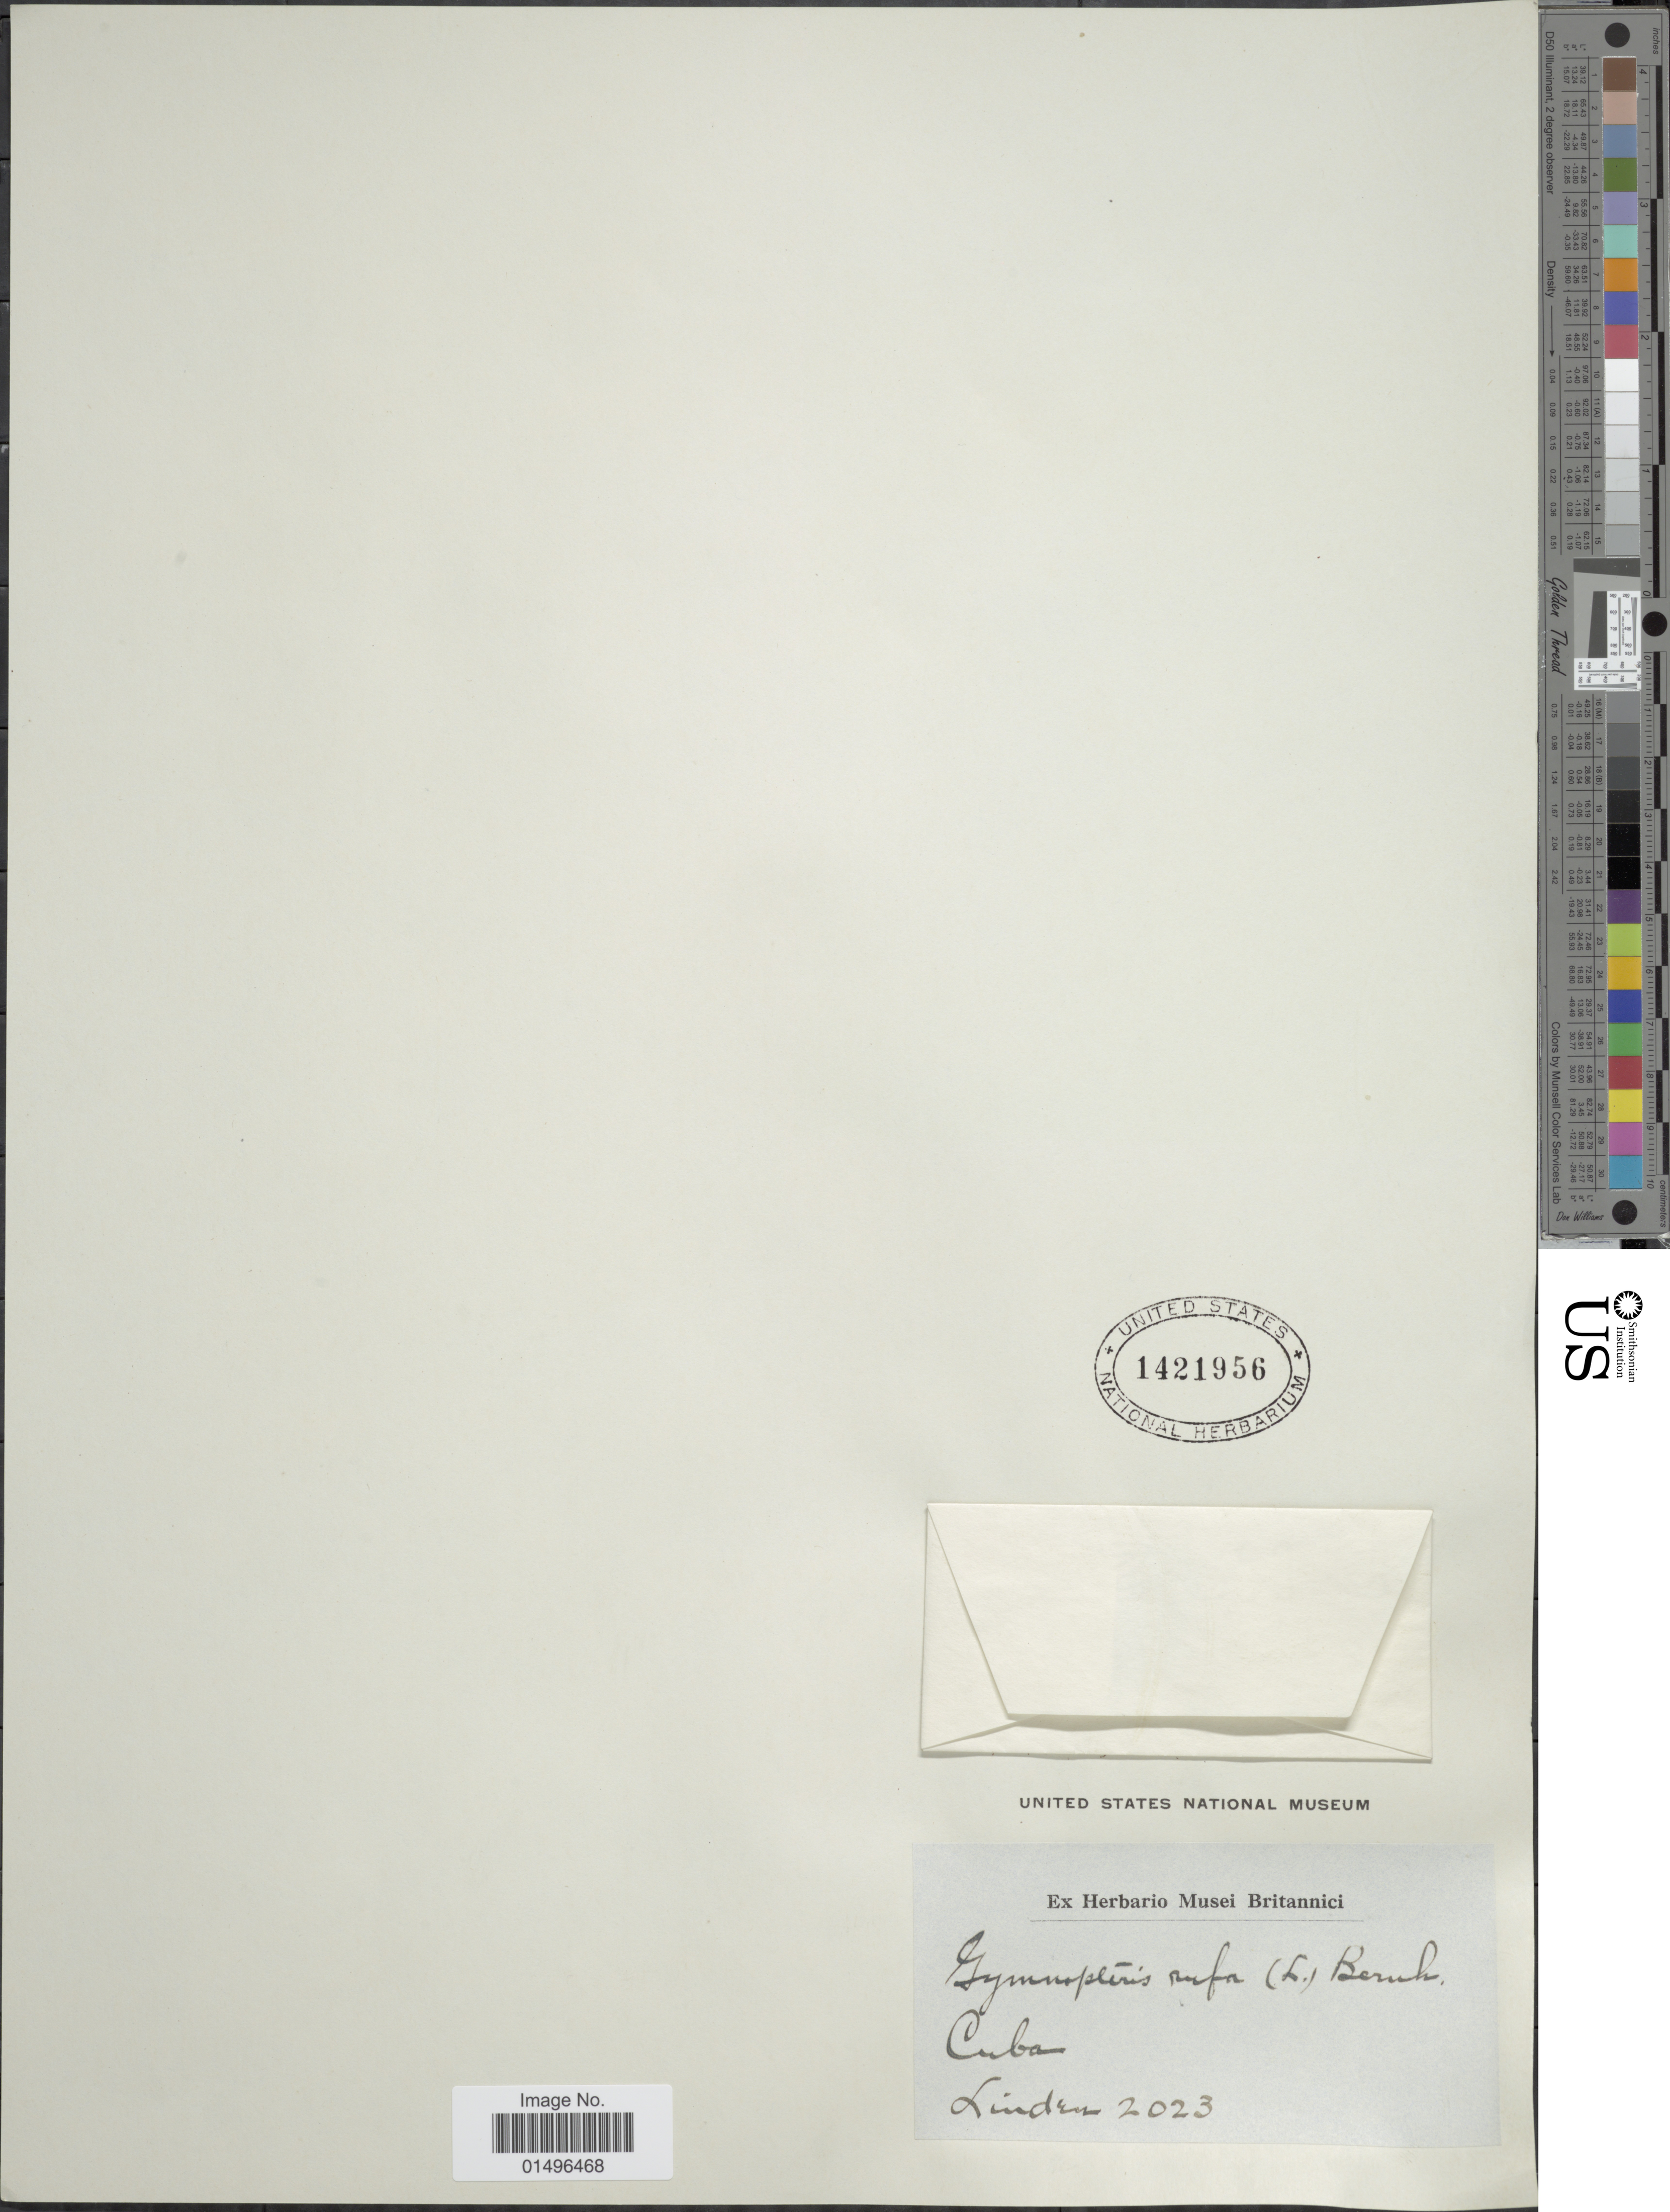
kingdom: Plantae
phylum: Tracheophyta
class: Polypodiopsida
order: Polypodiales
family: Pteridaceae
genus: Hemionitis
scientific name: Hemionitis rufa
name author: (L.) Sw.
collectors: -- Linden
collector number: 2023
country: Cuba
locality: Cuba.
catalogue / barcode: US 1421956